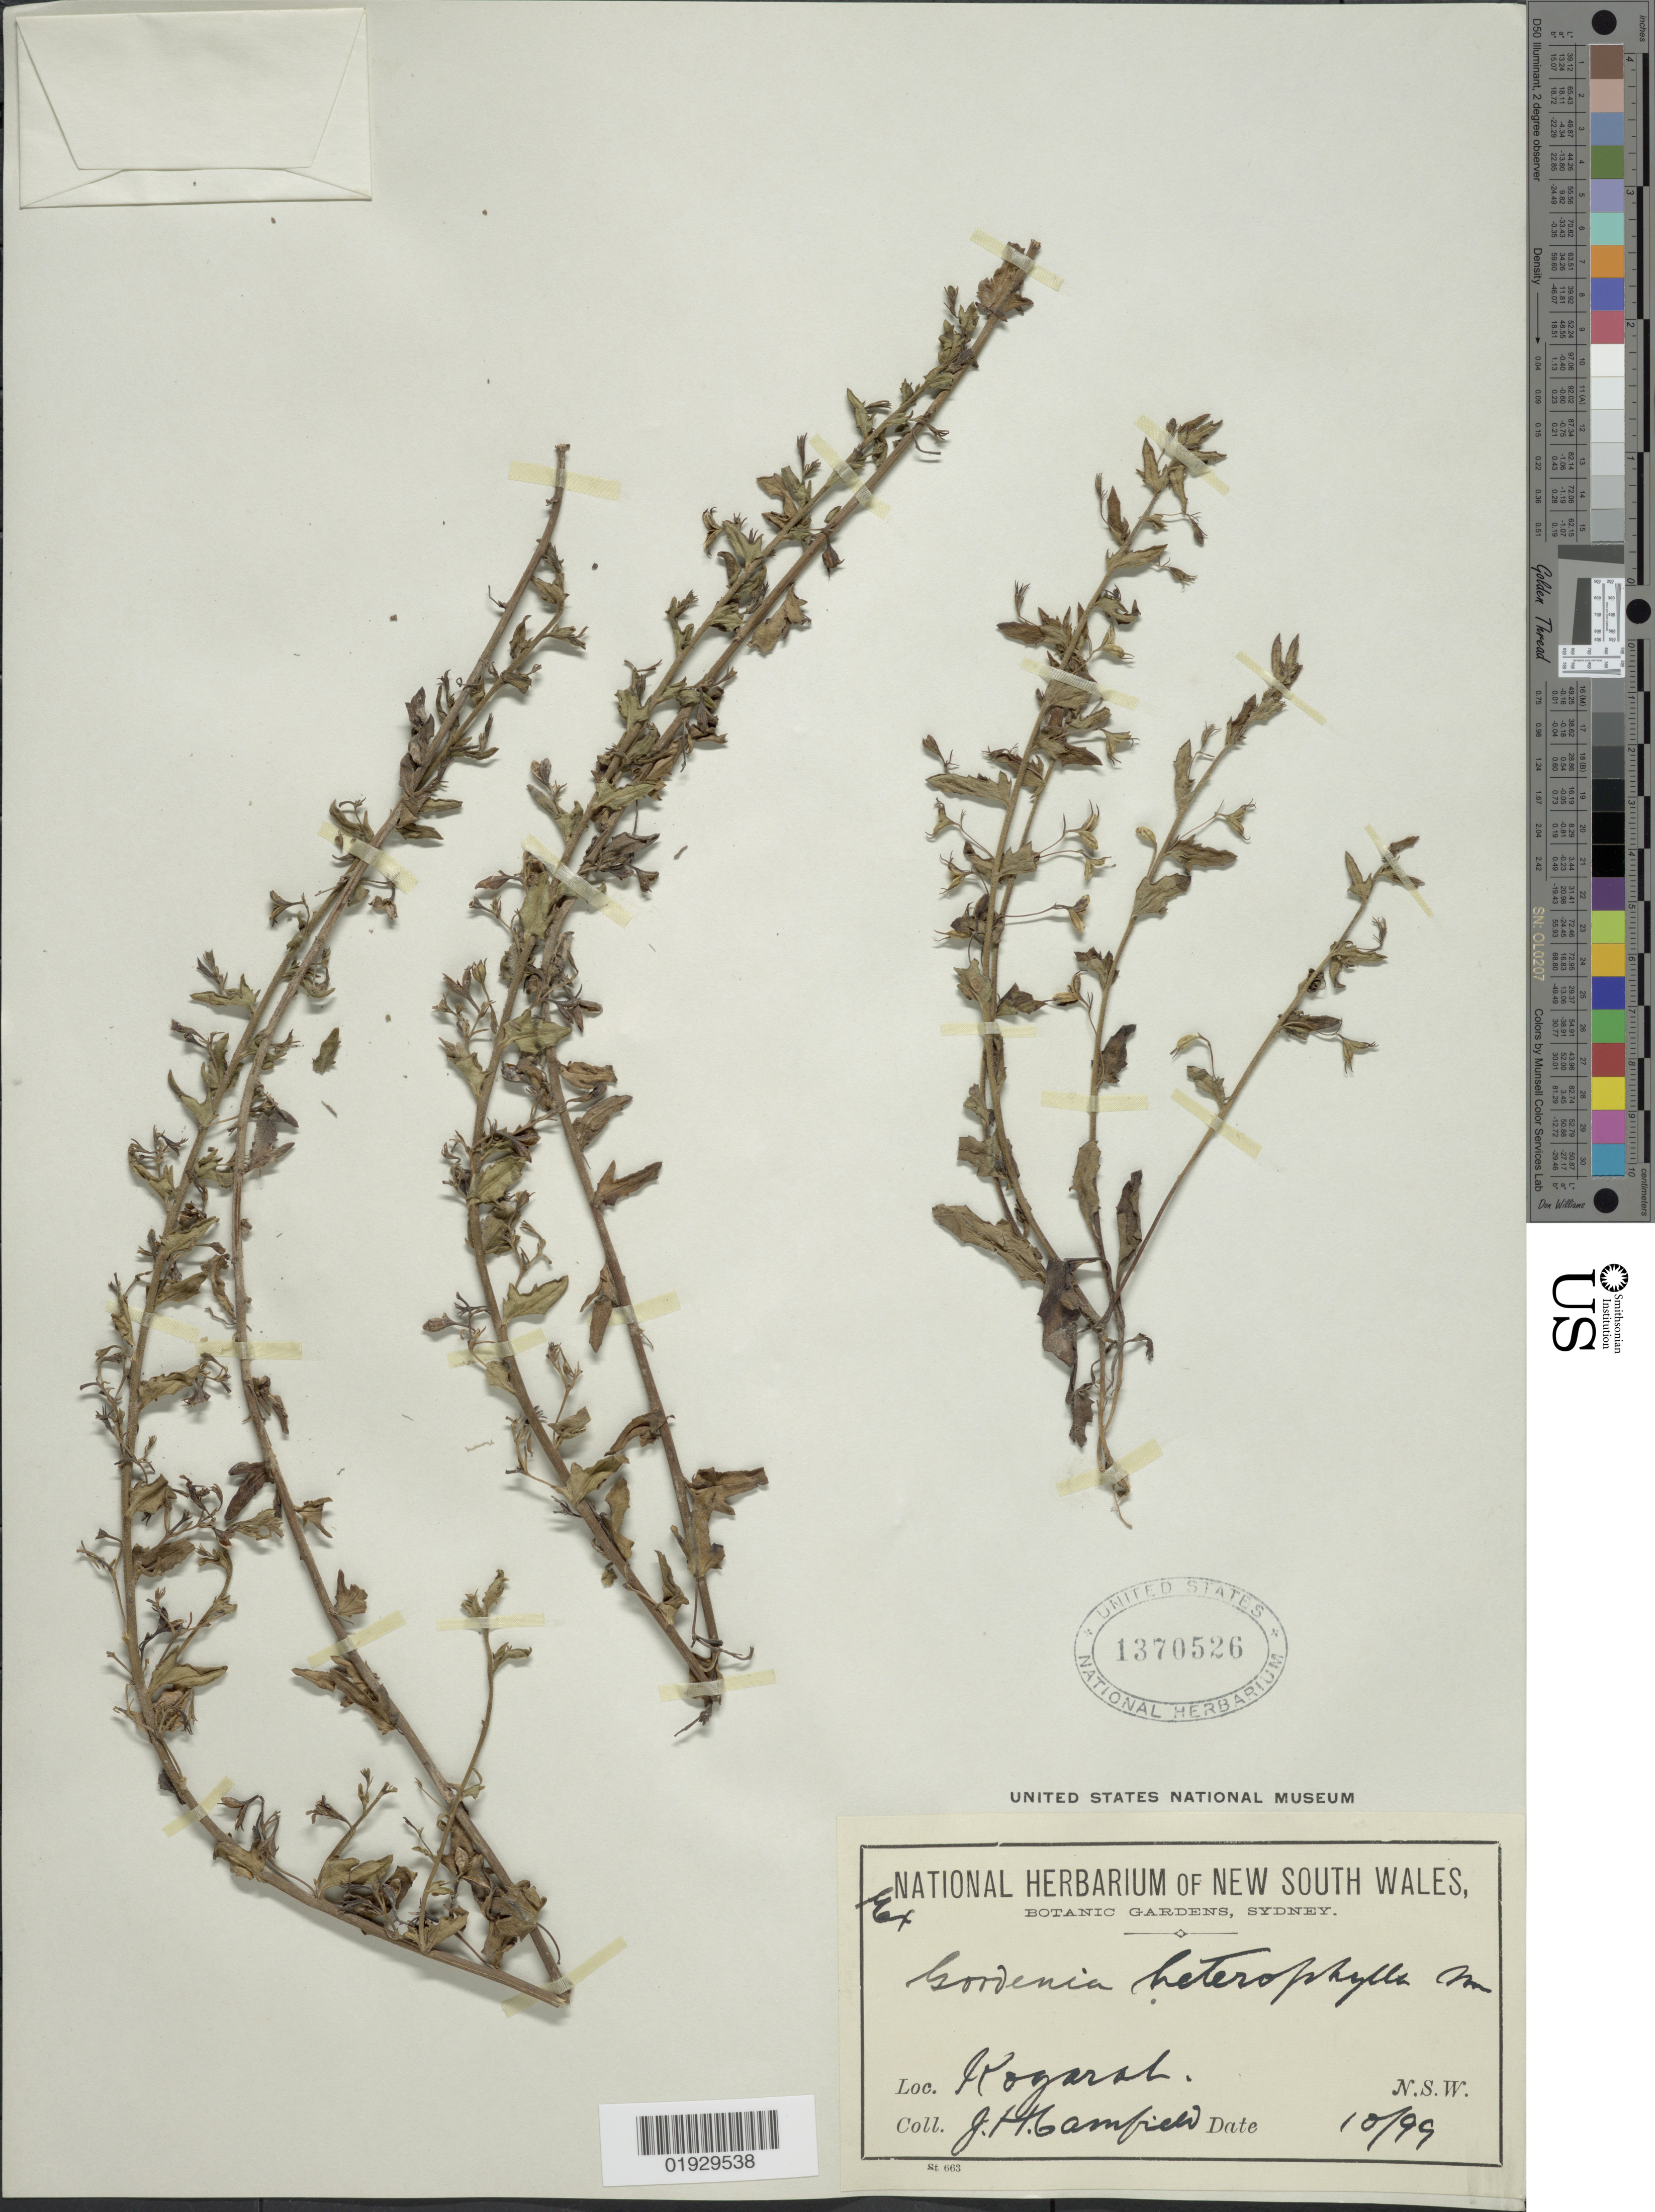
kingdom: Plantae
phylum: Tracheophyta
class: Magnoliopsida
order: Asterales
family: Goodeniaceae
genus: Goodenia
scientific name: Goodenia heterophylla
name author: Sw.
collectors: J. Camfield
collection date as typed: Transcribed d/m/y: /10/99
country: Australia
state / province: New South Wales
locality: Kogarah, N.S.W.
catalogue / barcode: US 1370526